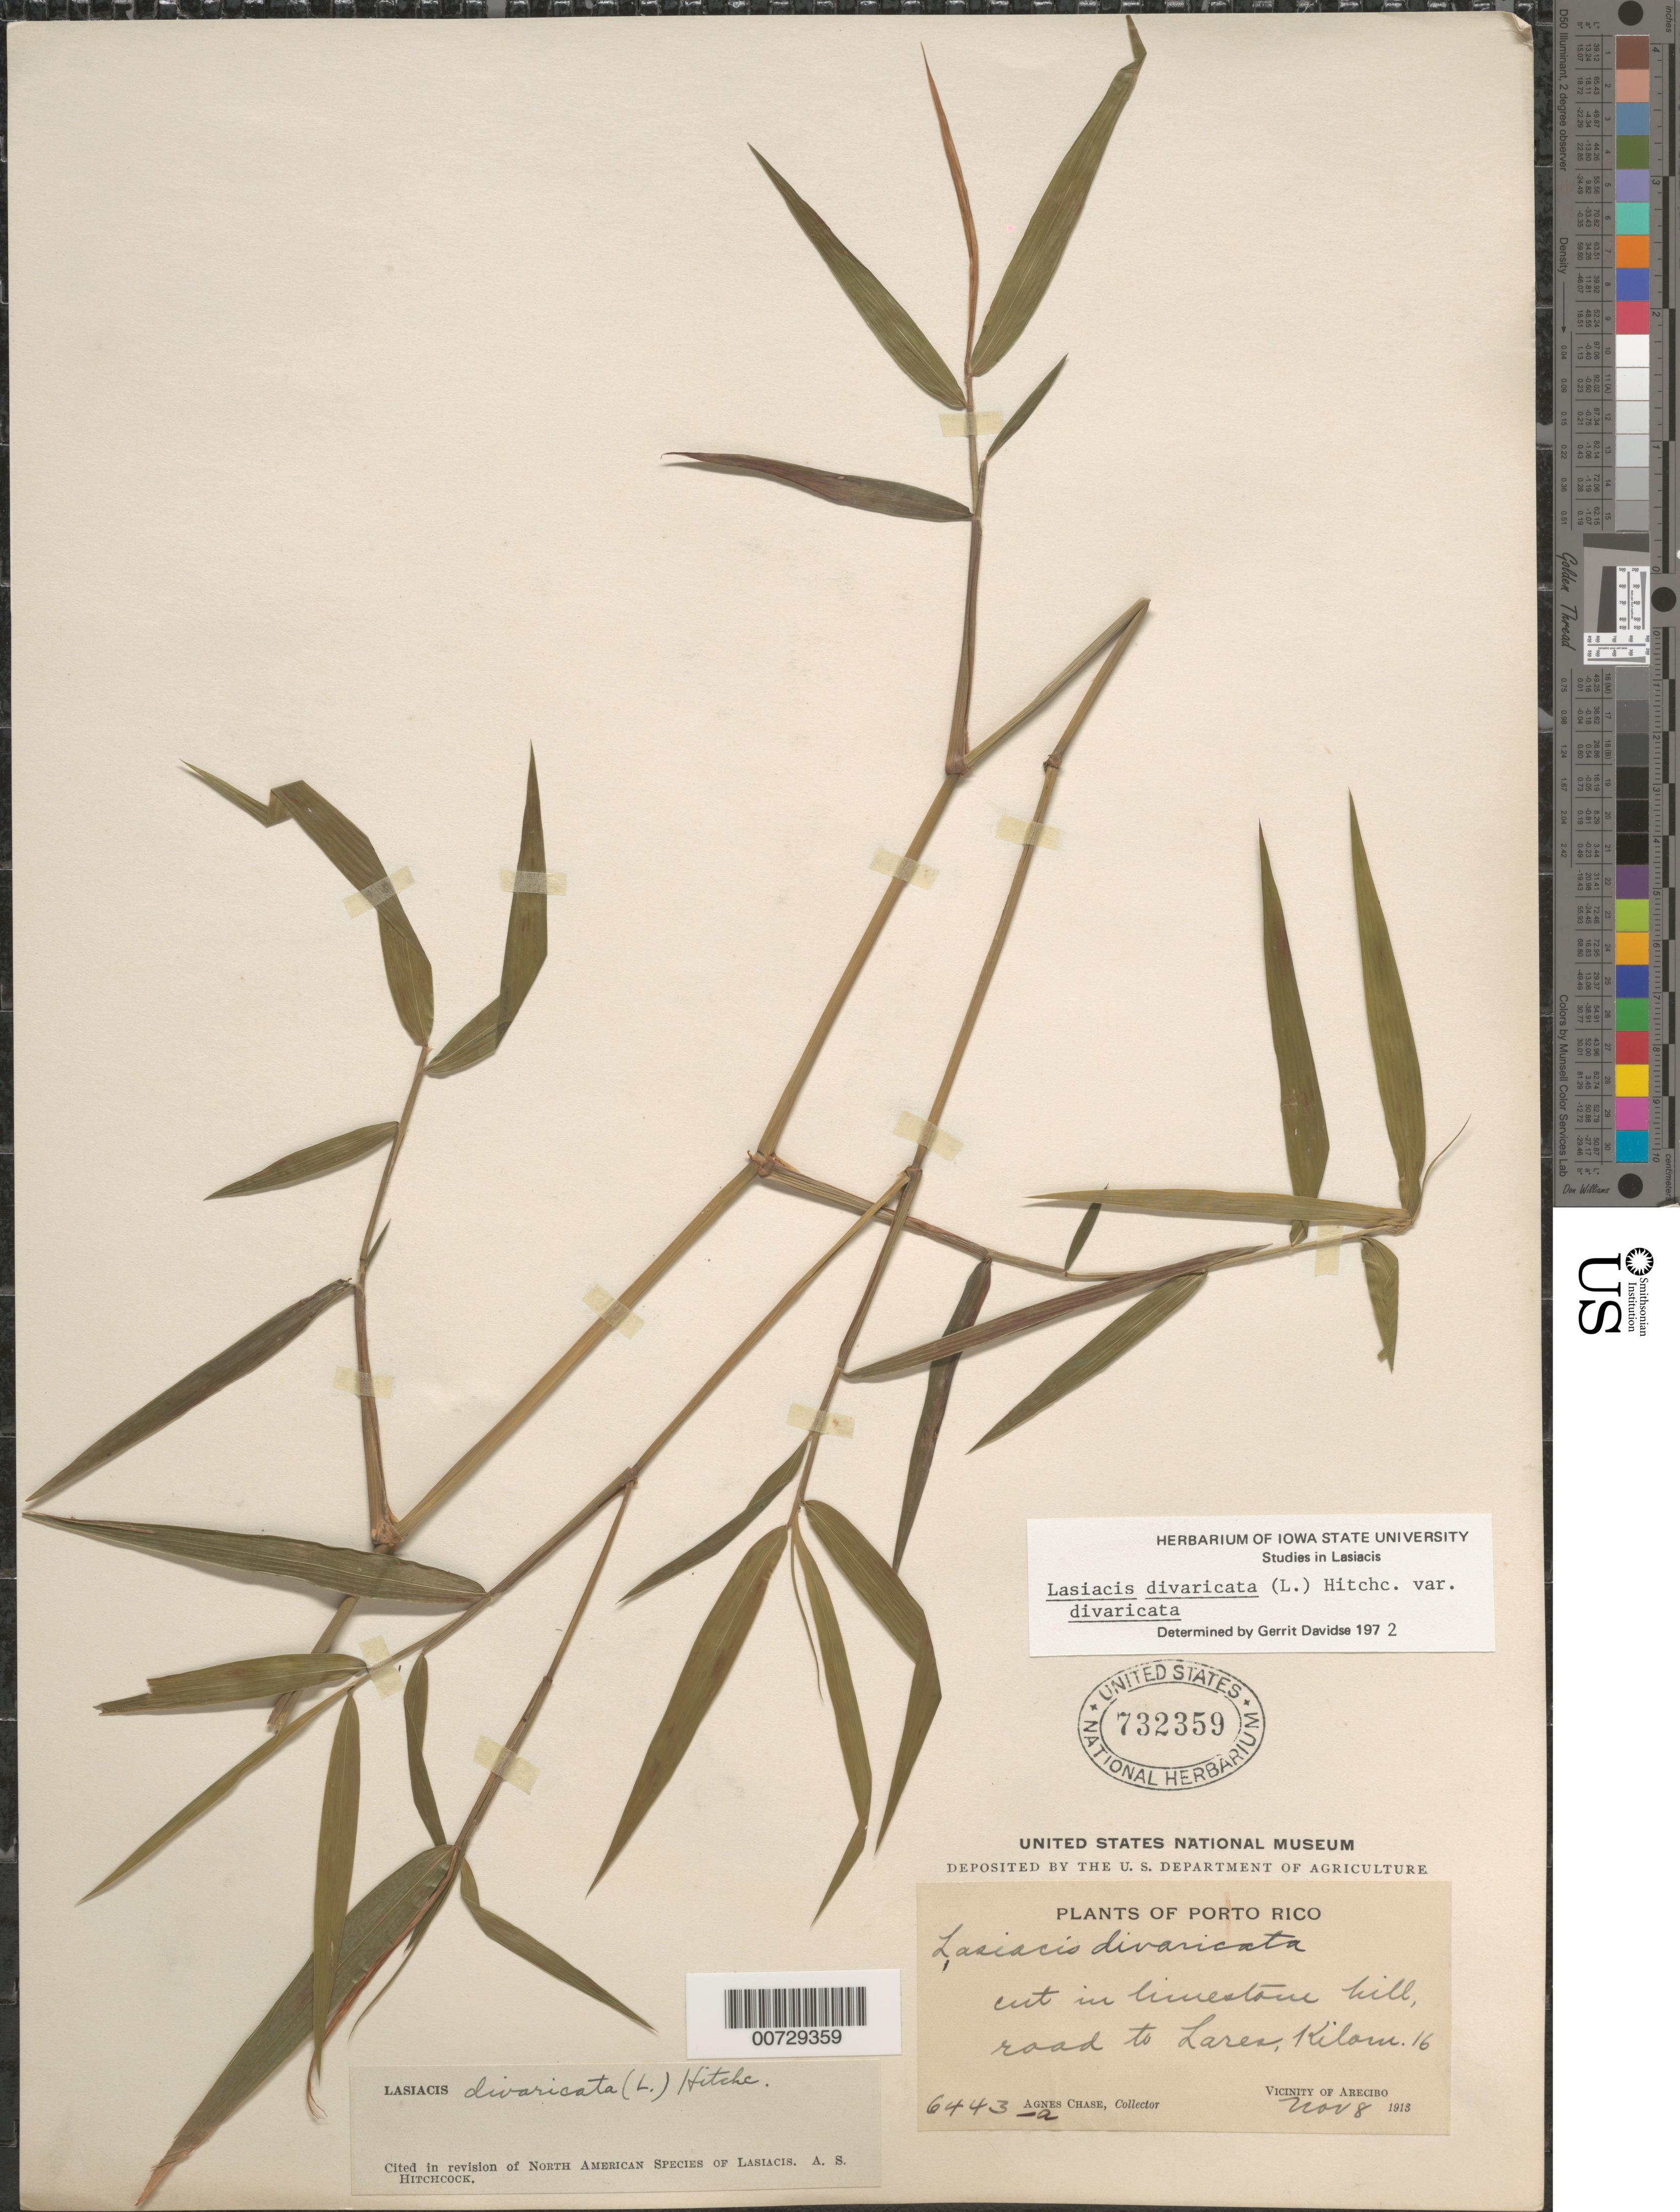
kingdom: Plantae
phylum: Tracheophyta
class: Liliopsida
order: Poales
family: Poaceae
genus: Lasiacis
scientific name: Lasiacis divaricata var. divaricata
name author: (L.) Hitchc.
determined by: Davidse, Gerrit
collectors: A. Chase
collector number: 6443a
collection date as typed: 08 Nov 1913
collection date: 1913-11-08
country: Puerto Rico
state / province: Arecibo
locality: Lares, km 16, road to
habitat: Cut in limestone hill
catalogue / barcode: US 732359